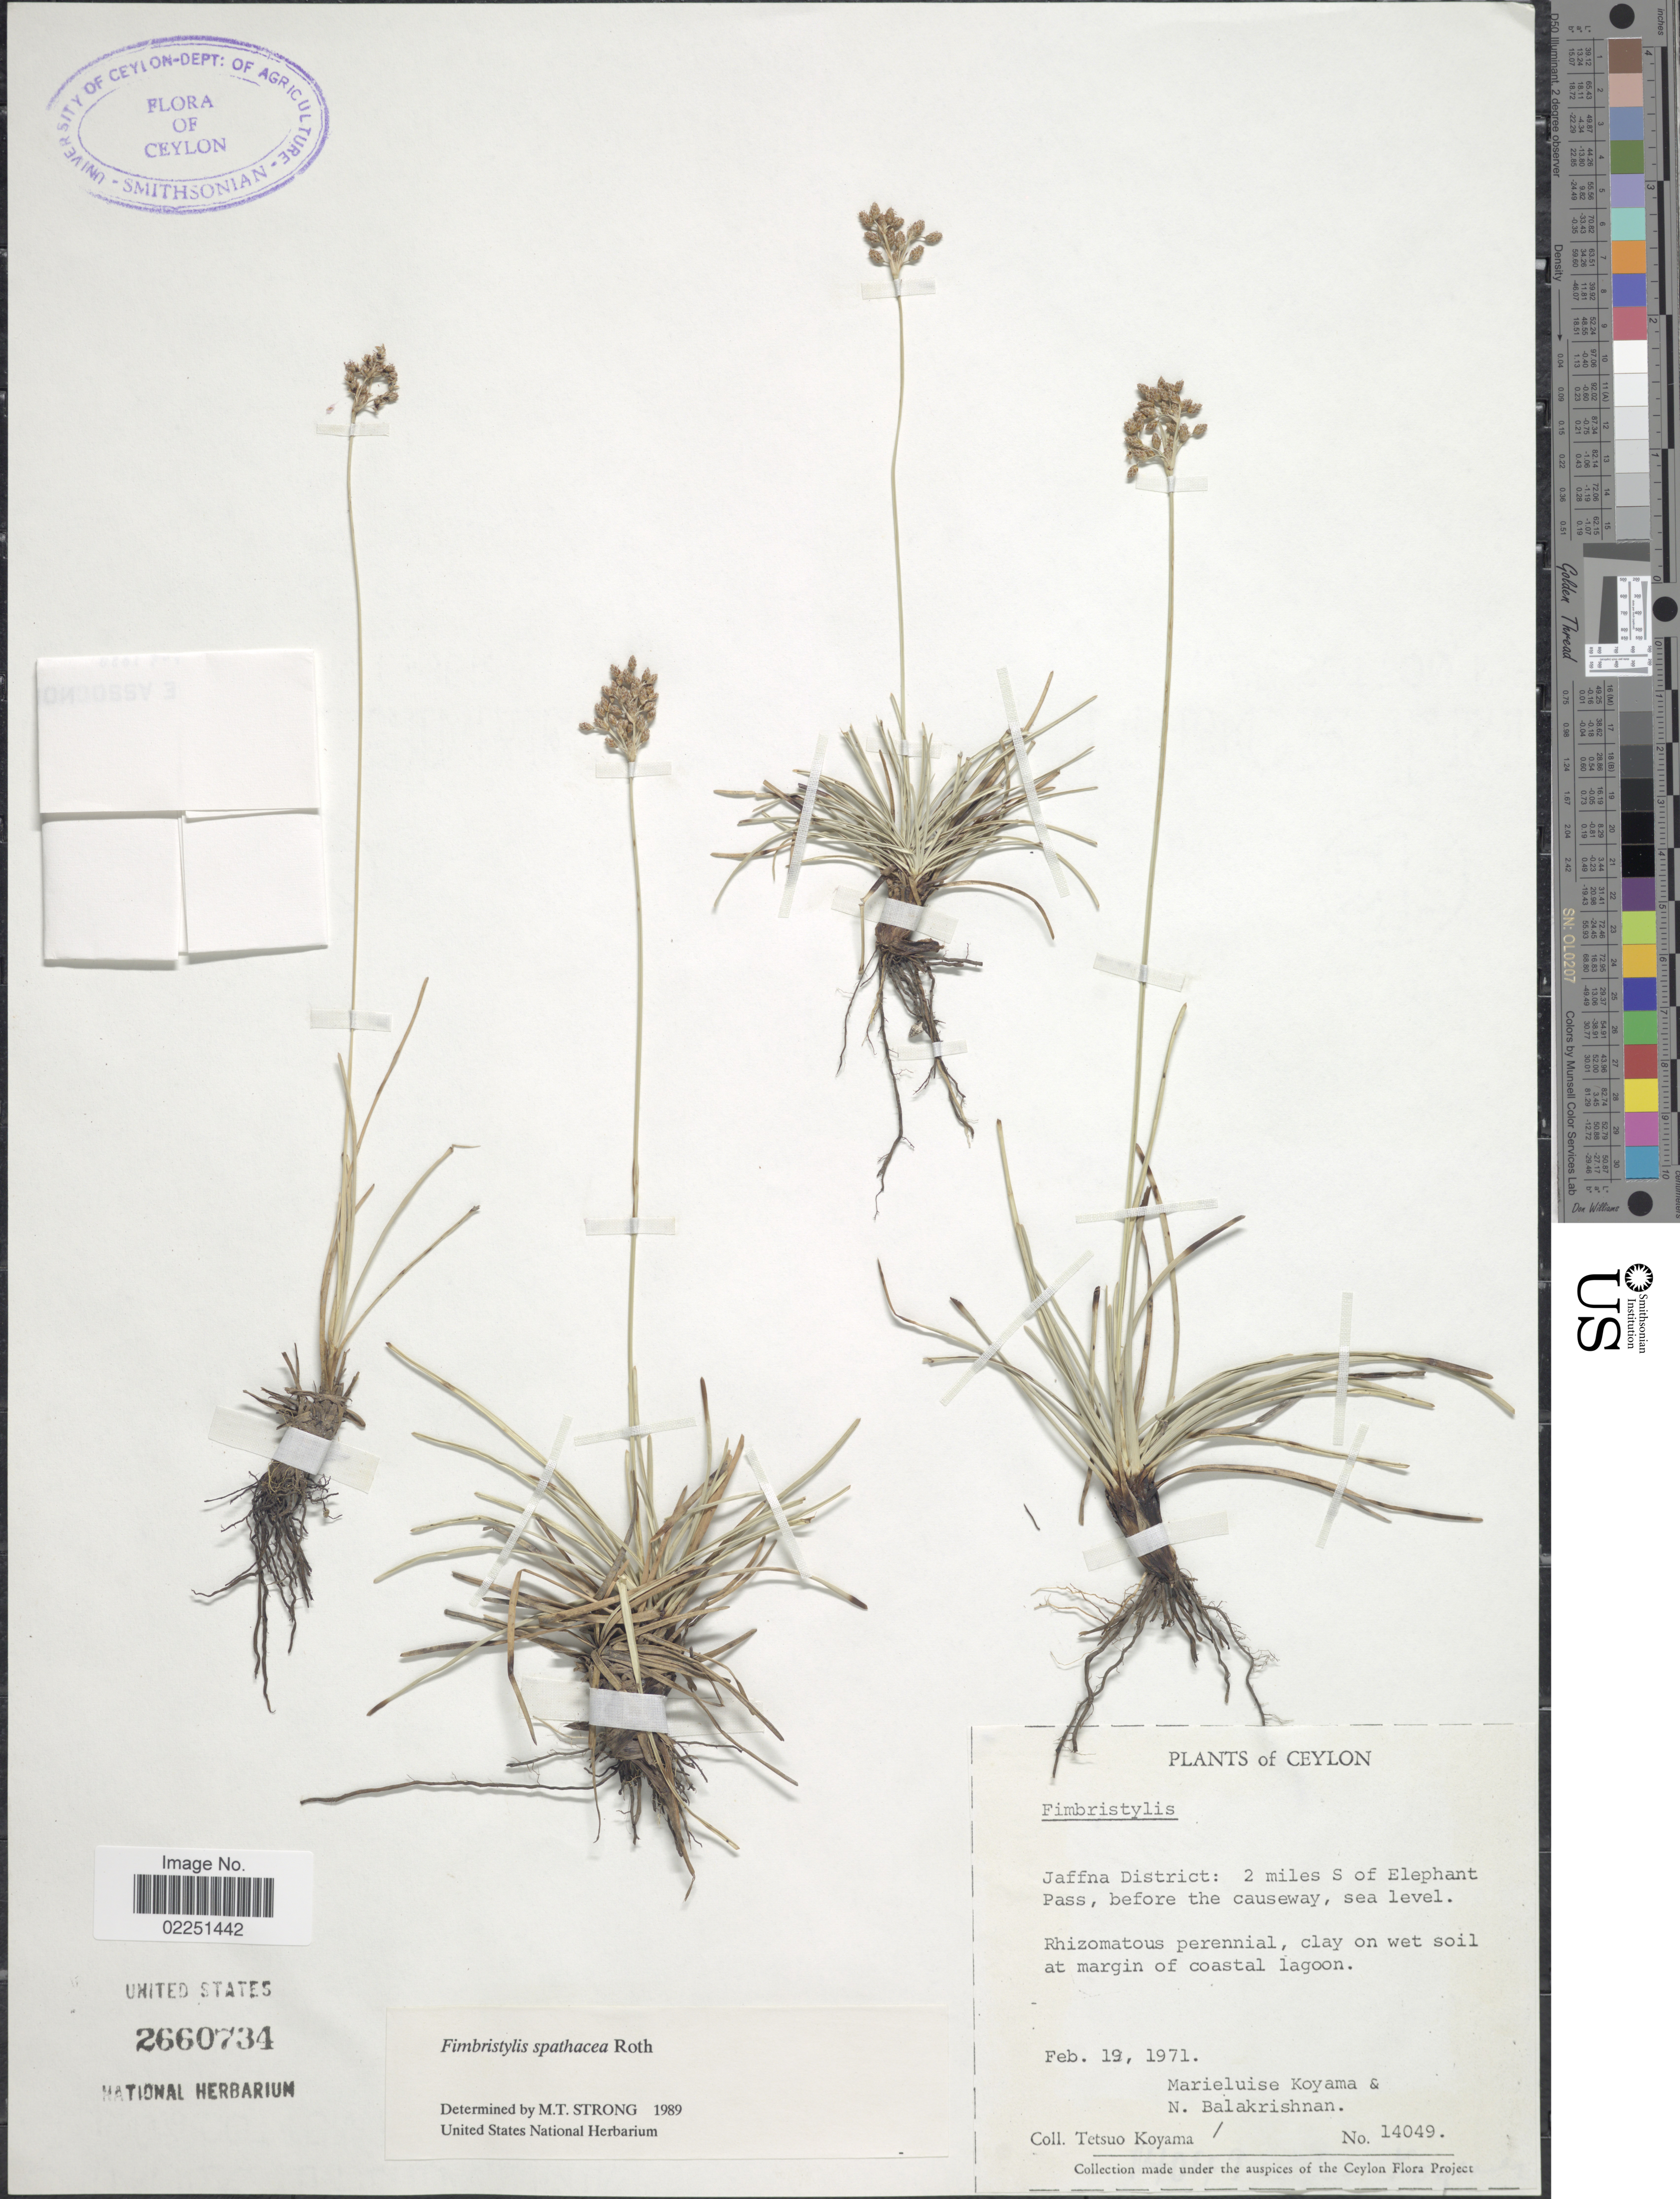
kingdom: Plantae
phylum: Tracheophyta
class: Liliopsida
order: Poales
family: Cyperaceae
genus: Fimbristylis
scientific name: Fimbristylis cymosa subsp. spathacea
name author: (Roth) T. Koyama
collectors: T. Koyama, M. Koyama & N. Balakrishnan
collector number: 14049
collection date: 1971-02-19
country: Sri Lanka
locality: Jaffna District: 2 miles S of Elephant Pass, before the causeway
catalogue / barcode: US 2660734